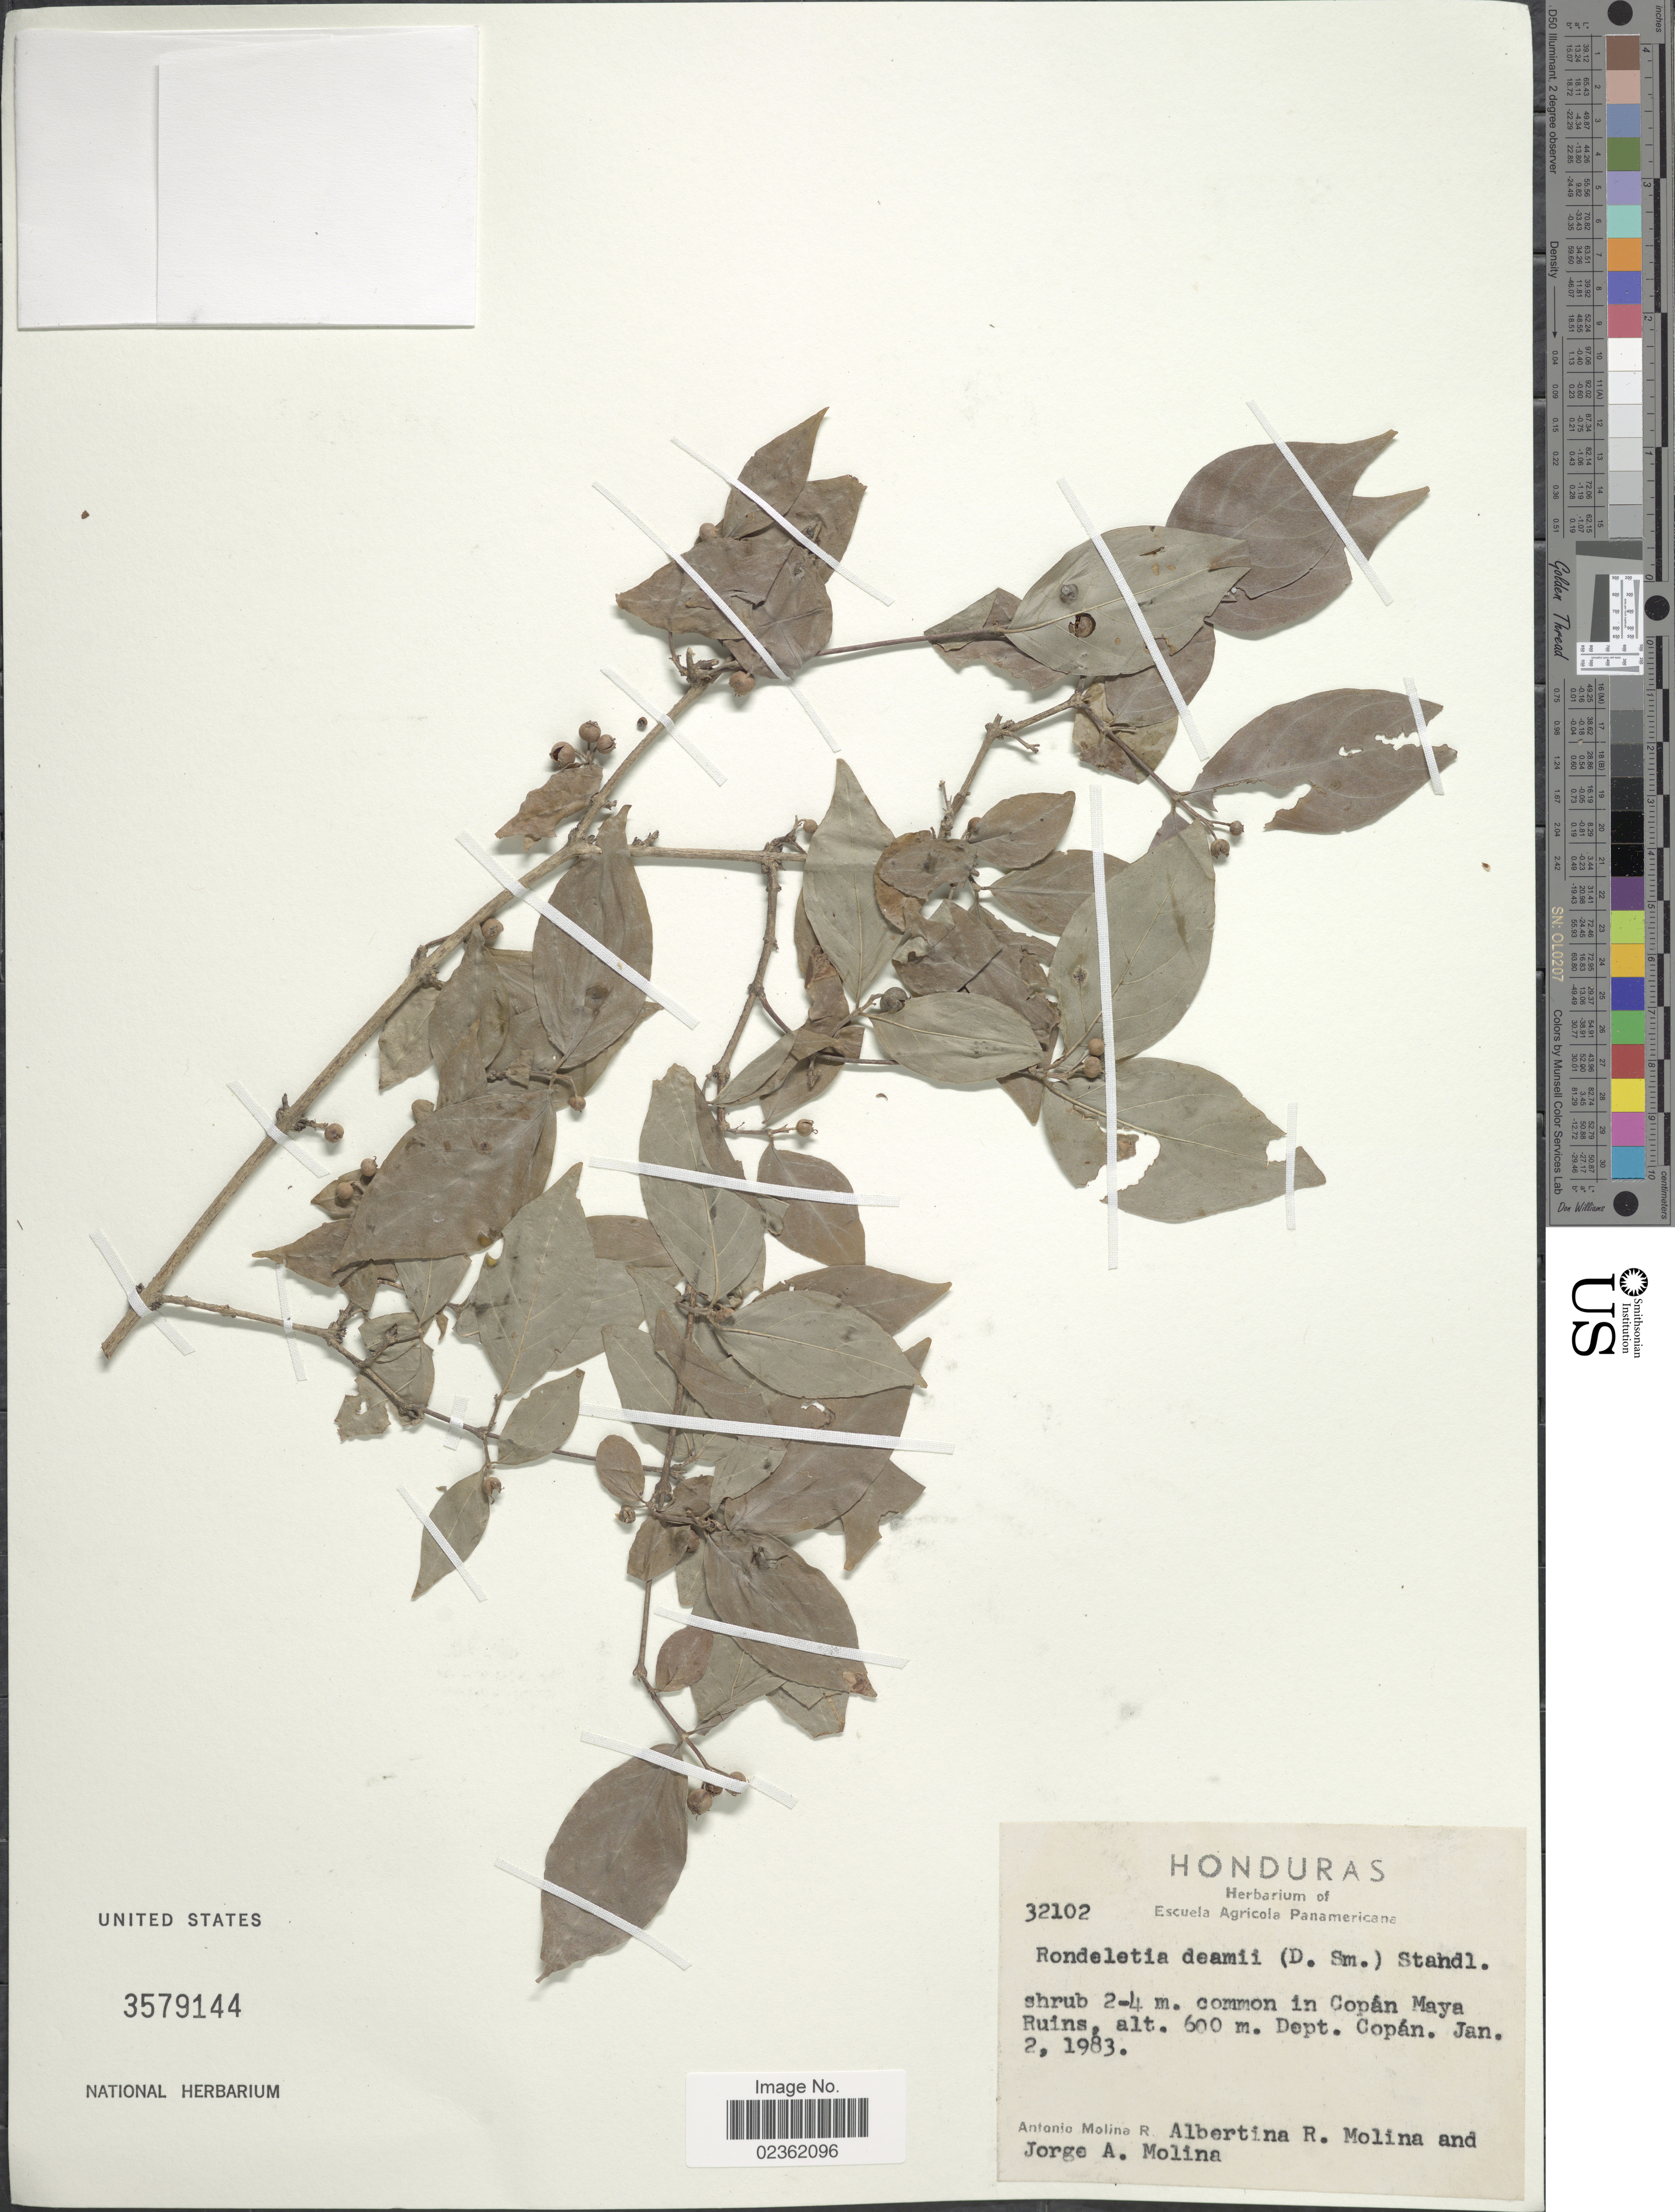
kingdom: Plantae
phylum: Tracheophyta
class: Magnoliopsida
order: Gentianales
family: Rubiaceae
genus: Rondeletia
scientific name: Rondeletia deamii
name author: (Donn. Sm.) Standl.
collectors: A. Molina R., A. R. Molina & J. A. Molina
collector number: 32102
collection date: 1983-01-02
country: Honduras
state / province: Copán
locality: Common in Copan Maya Ruins.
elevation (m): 600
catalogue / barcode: US 3579144